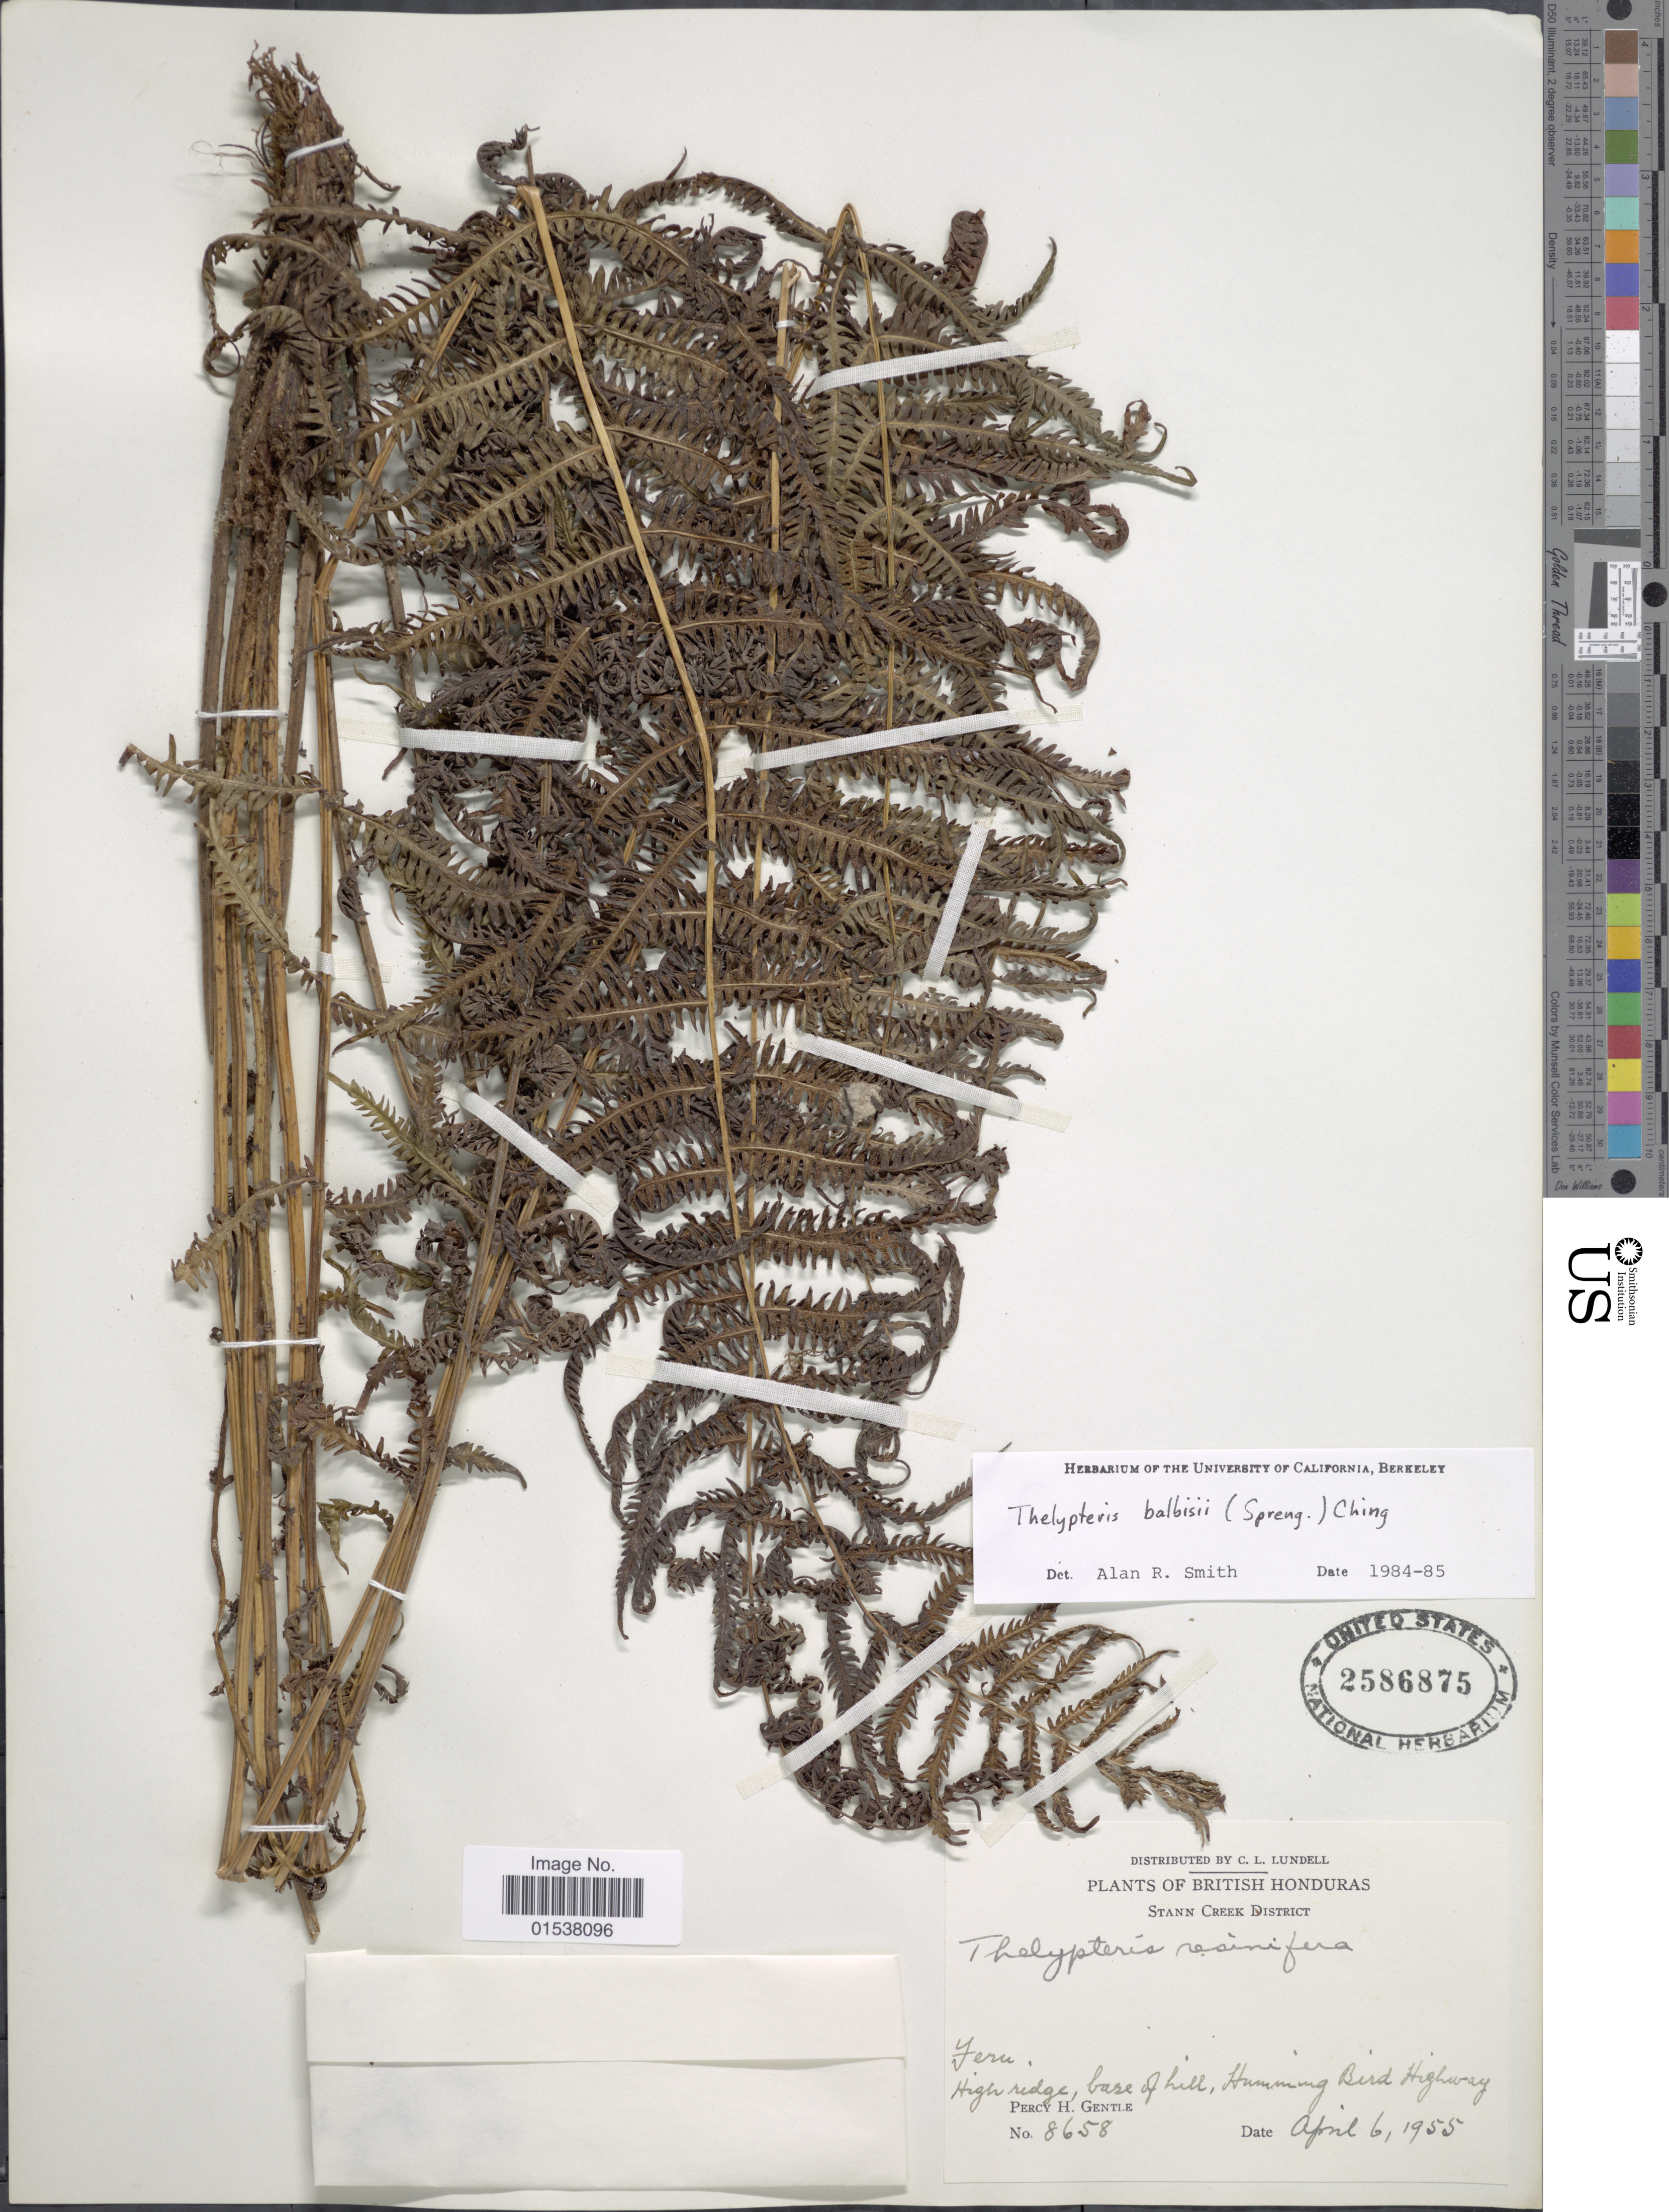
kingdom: Plantae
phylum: Tracheophyta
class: Polypodiopsida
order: Polypodiales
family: Thelypteridaceae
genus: Amauropelta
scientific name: Amauropelta balbisii (Spreng.) comb. nov., ined. 2015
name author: (Spreng.)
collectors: P. H. Gentle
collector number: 8658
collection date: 1955-04-06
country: Belize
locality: British Honduras, Stann Creek District, high ridge, base of hill, humming Bird Highway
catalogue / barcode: US 2586875